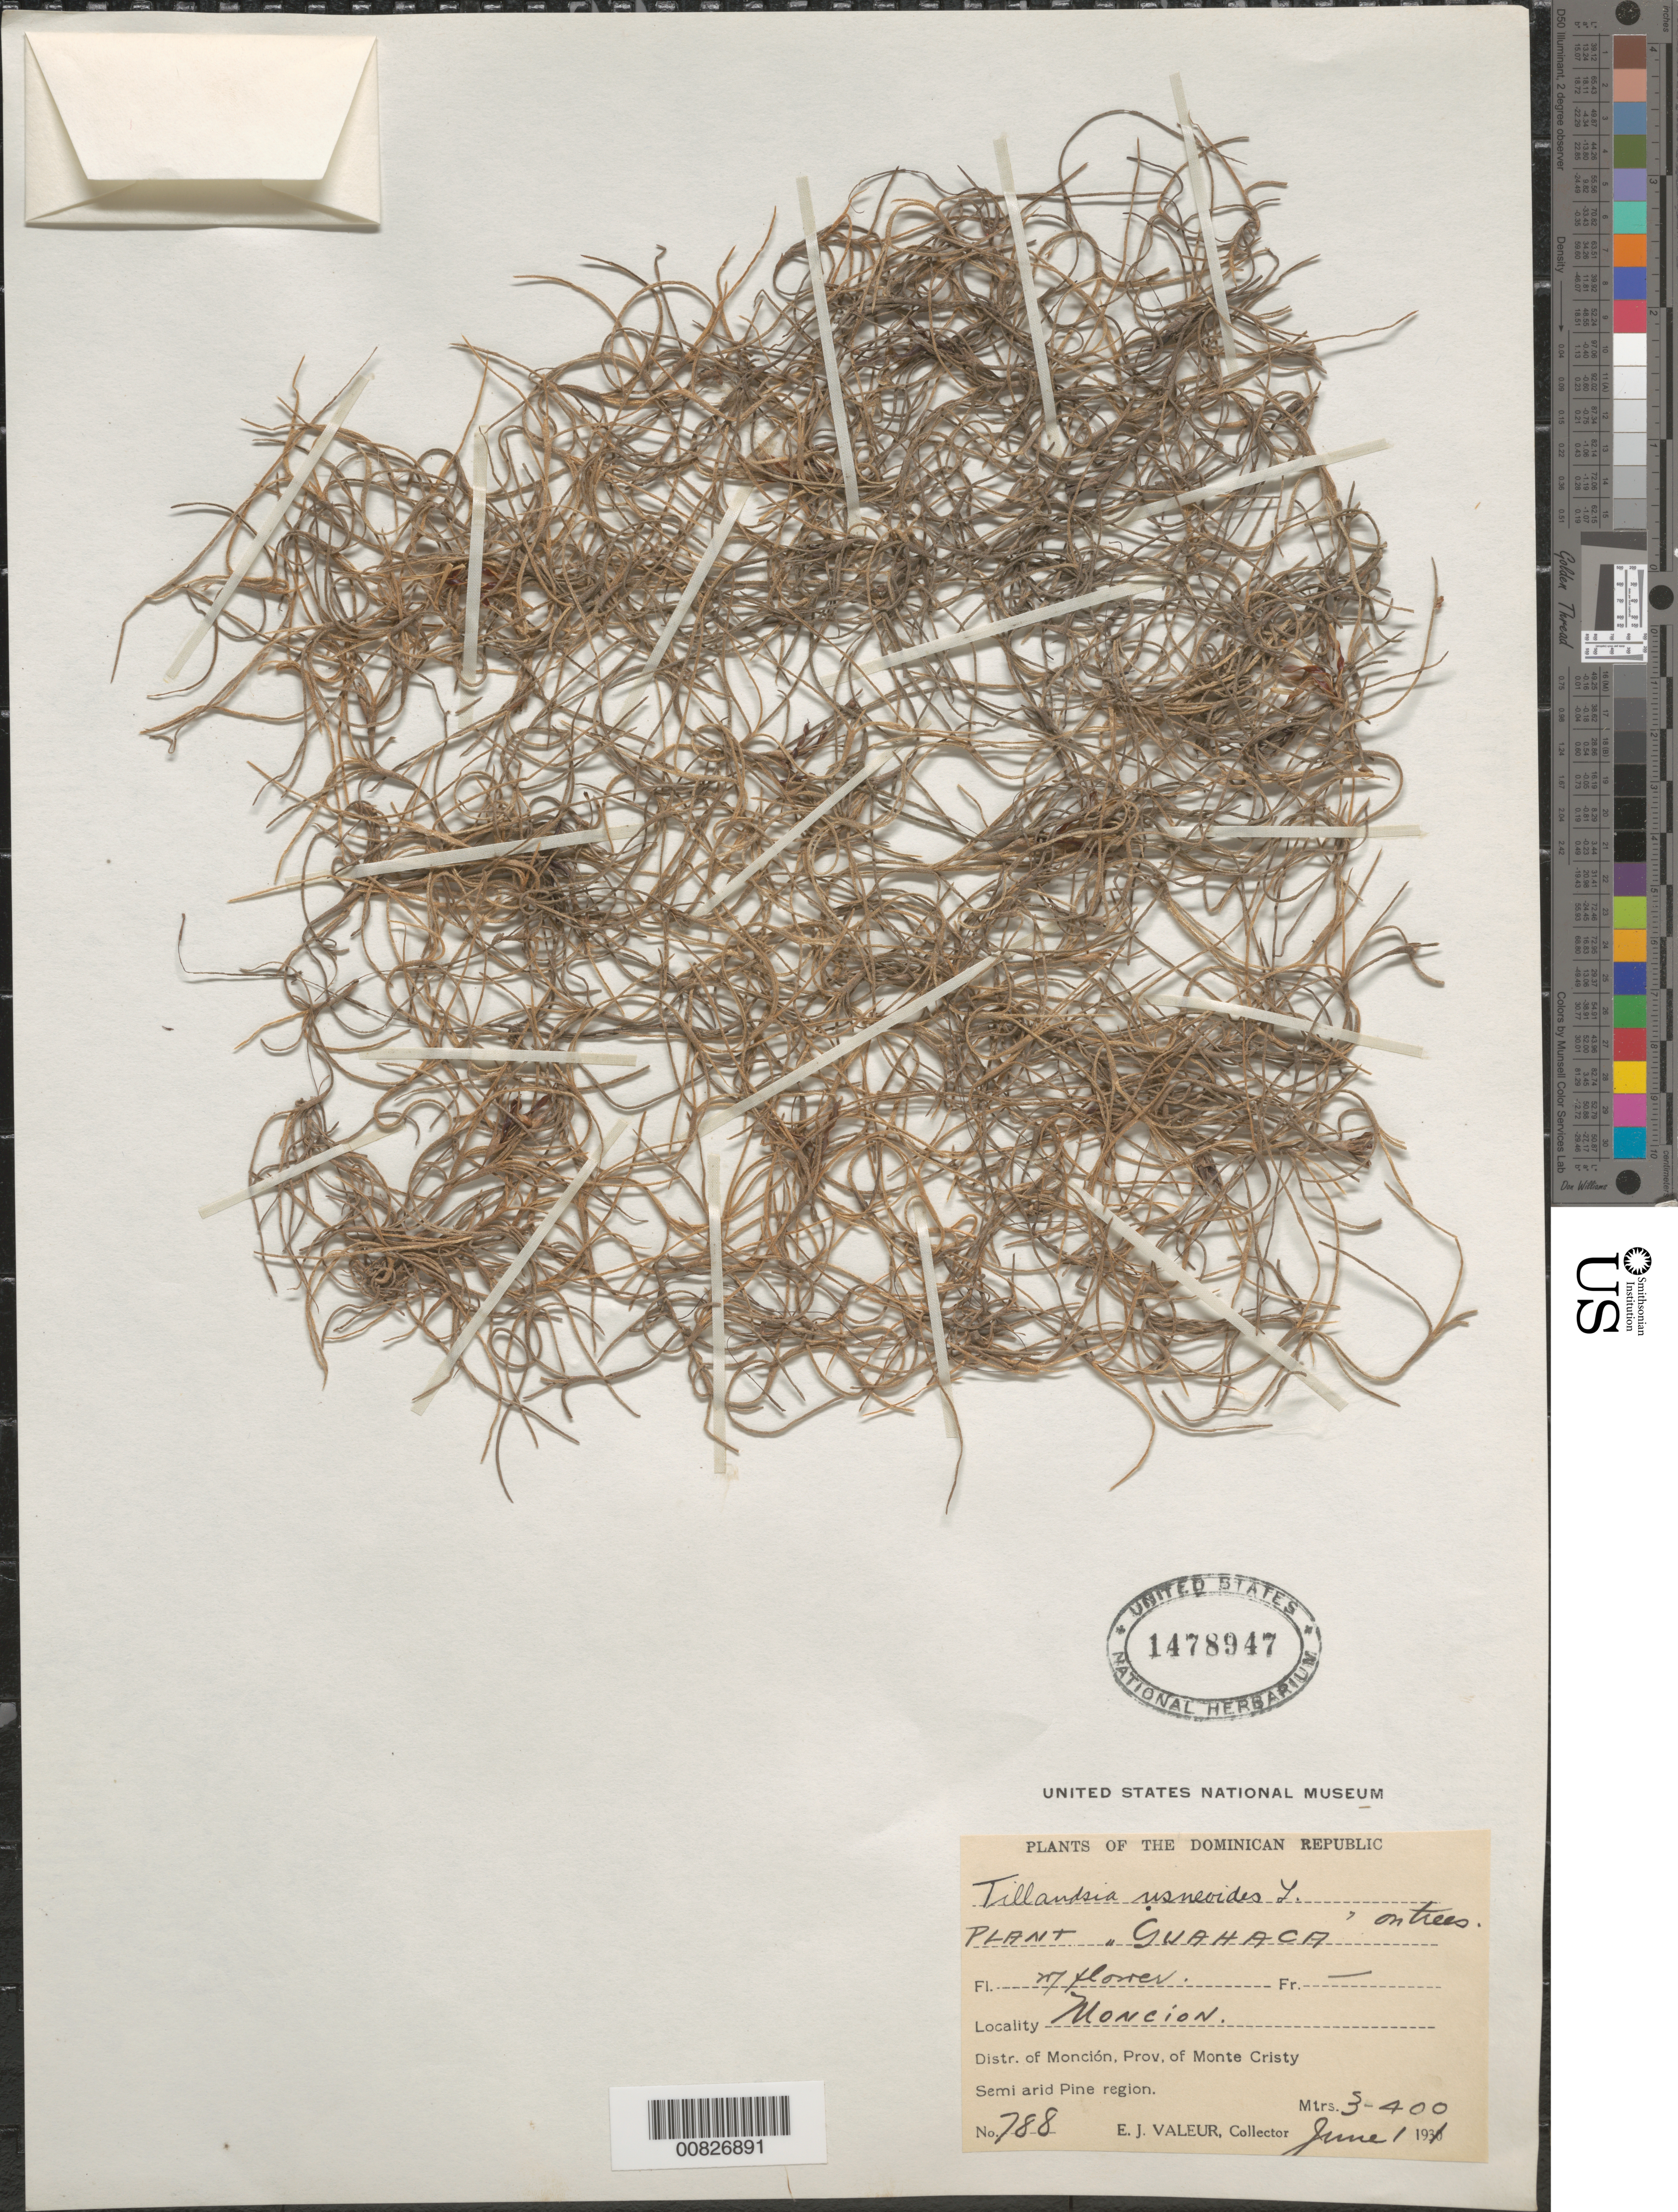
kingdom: Plantae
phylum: Tracheophyta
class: Liliopsida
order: Poales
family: Bromeliaceae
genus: Tillandsia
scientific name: Tillandsia usneoides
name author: (L.) L.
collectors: E. Valeur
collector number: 788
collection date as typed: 01 Jun 1931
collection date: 1931-06-01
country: Dominican Republic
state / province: Monte Cristi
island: Hispaniola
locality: Monción, Distr. of Monción, Prov. of Montecristi.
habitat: On trees. Semi arid Pine region.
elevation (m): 300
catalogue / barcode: US 1478947